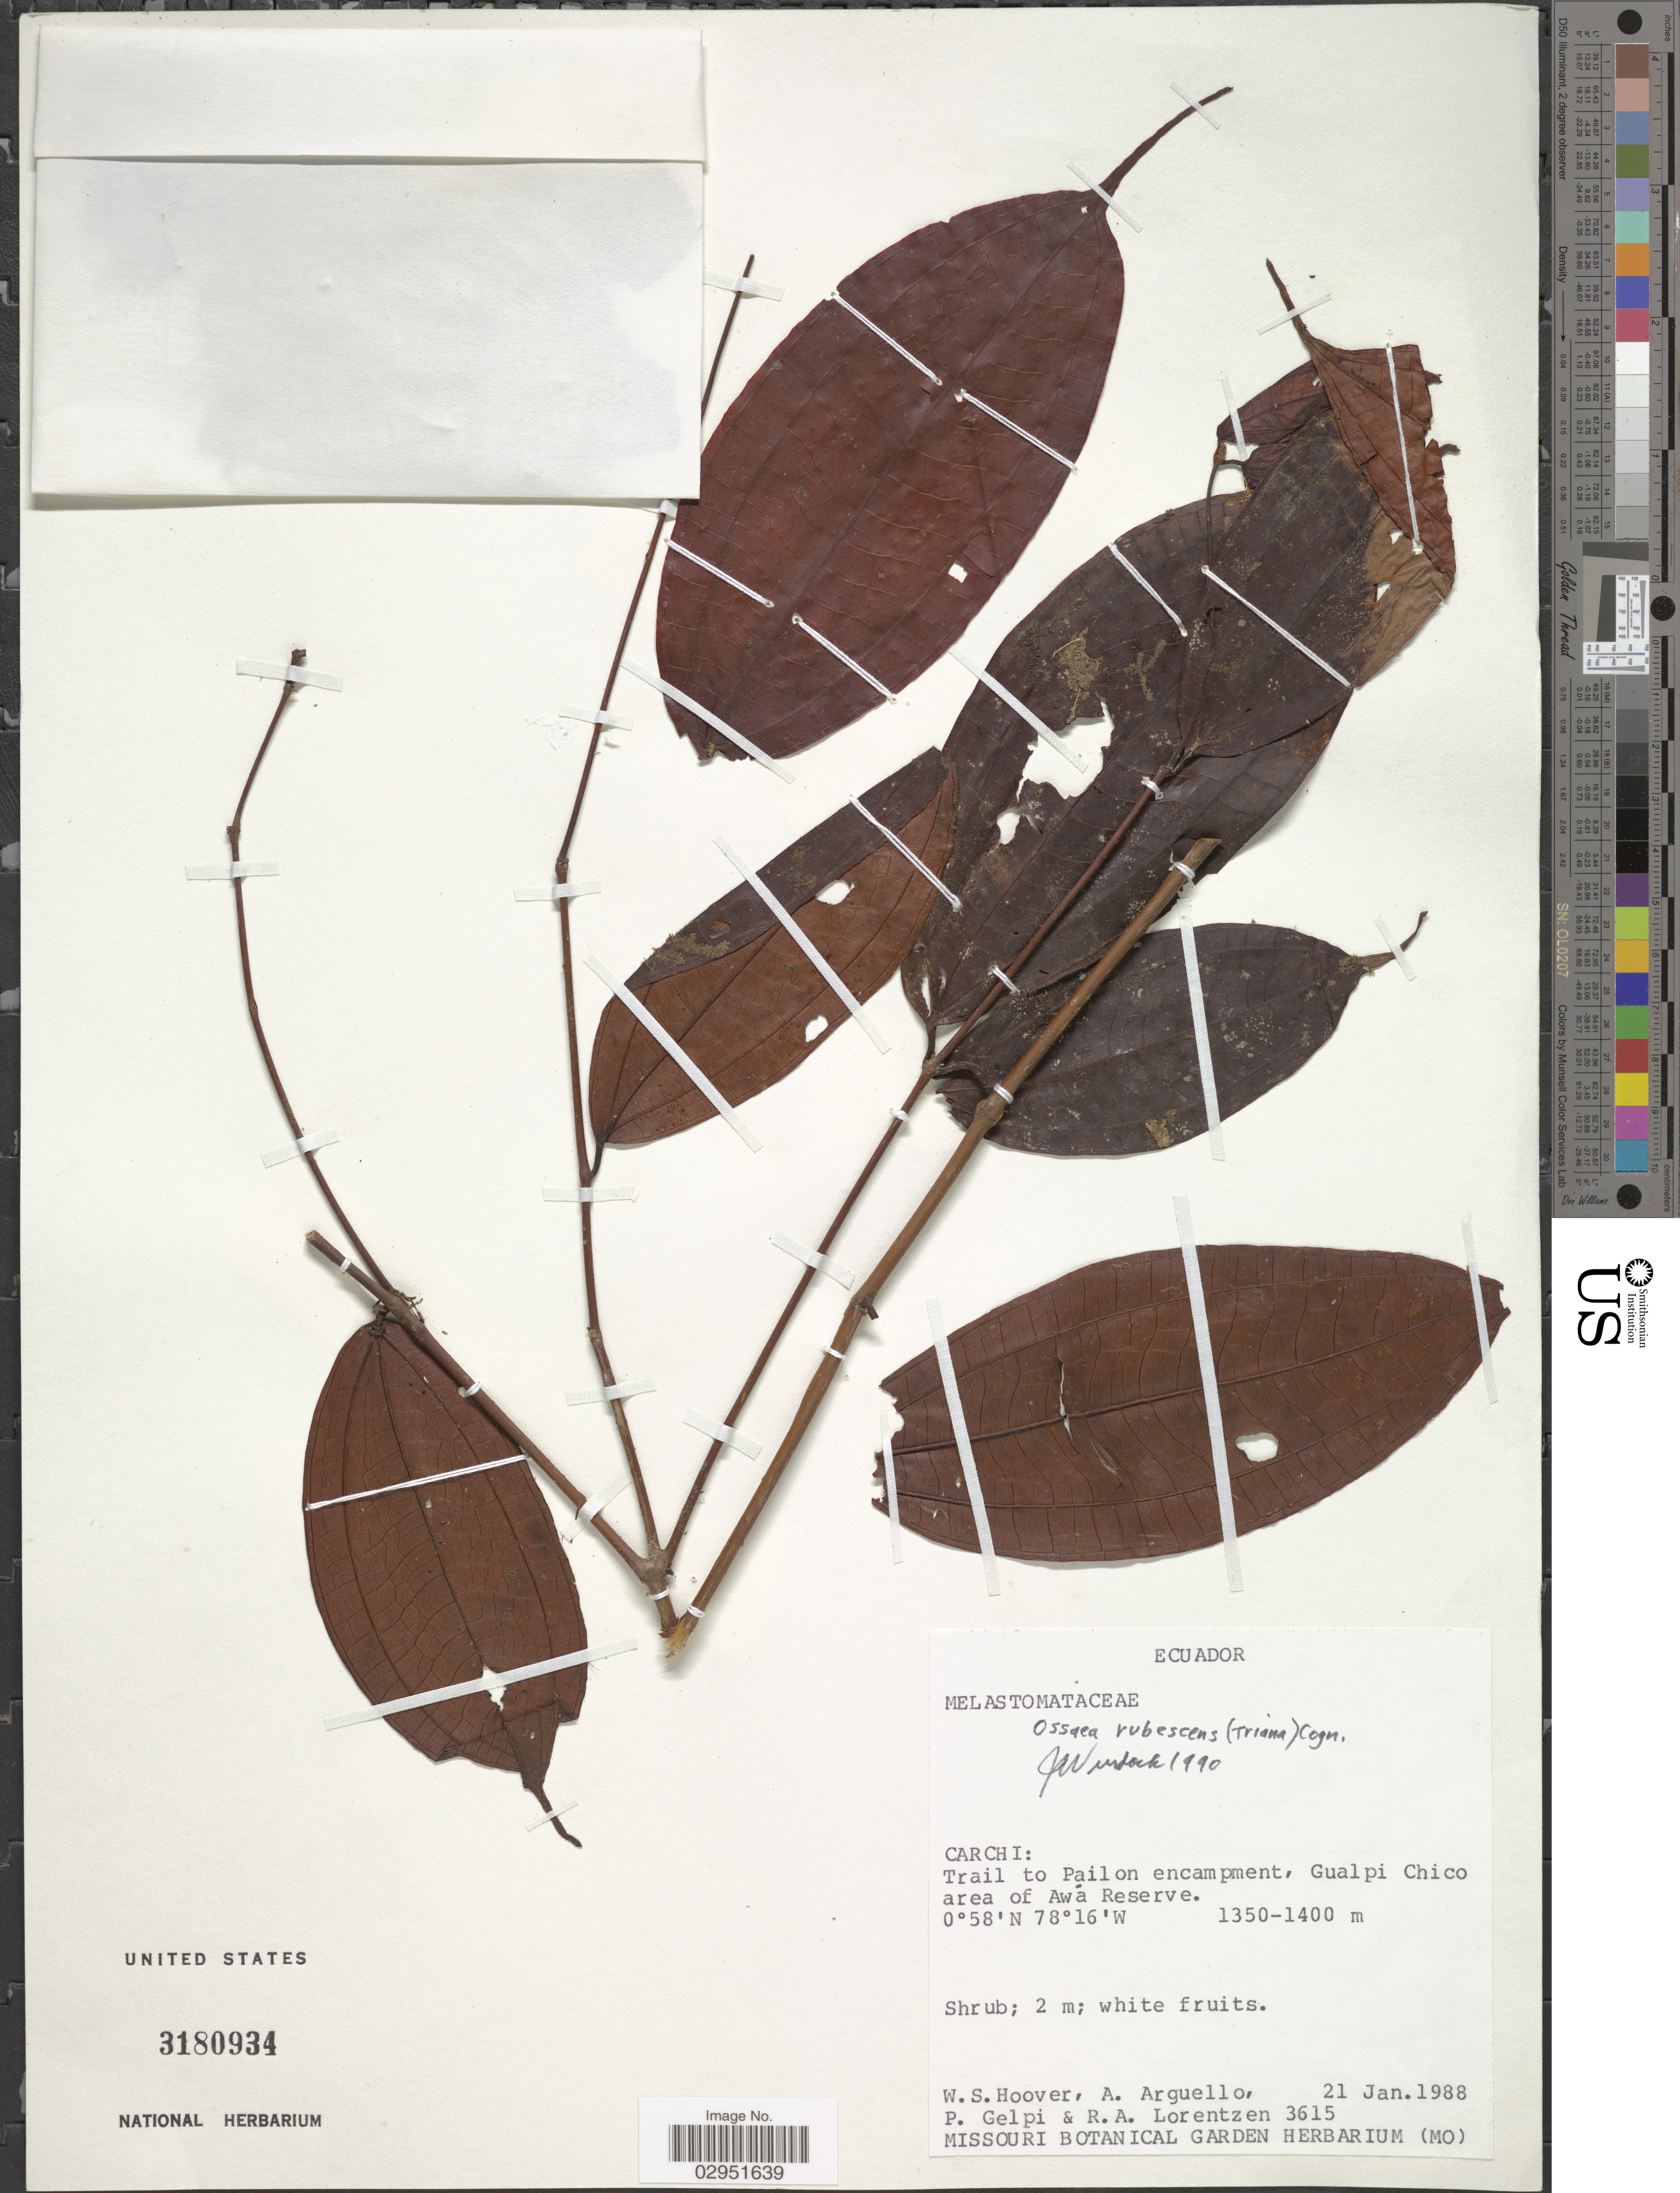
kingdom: Plantae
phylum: Tracheophyta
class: Magnoliopsida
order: Myrtales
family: Melastomataceae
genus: Ossaea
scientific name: Ossaea rubescens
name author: (Triana) Cogn.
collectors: W. S. Hoover, A. Arguello, P. Gelpi & R. Lorentzen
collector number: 3615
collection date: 1988-01-21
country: Ecuador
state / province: Carchi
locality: Trail to Pailon encampment, Gualpi Chico area of Awá Reserve.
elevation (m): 1350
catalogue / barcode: US 3180934